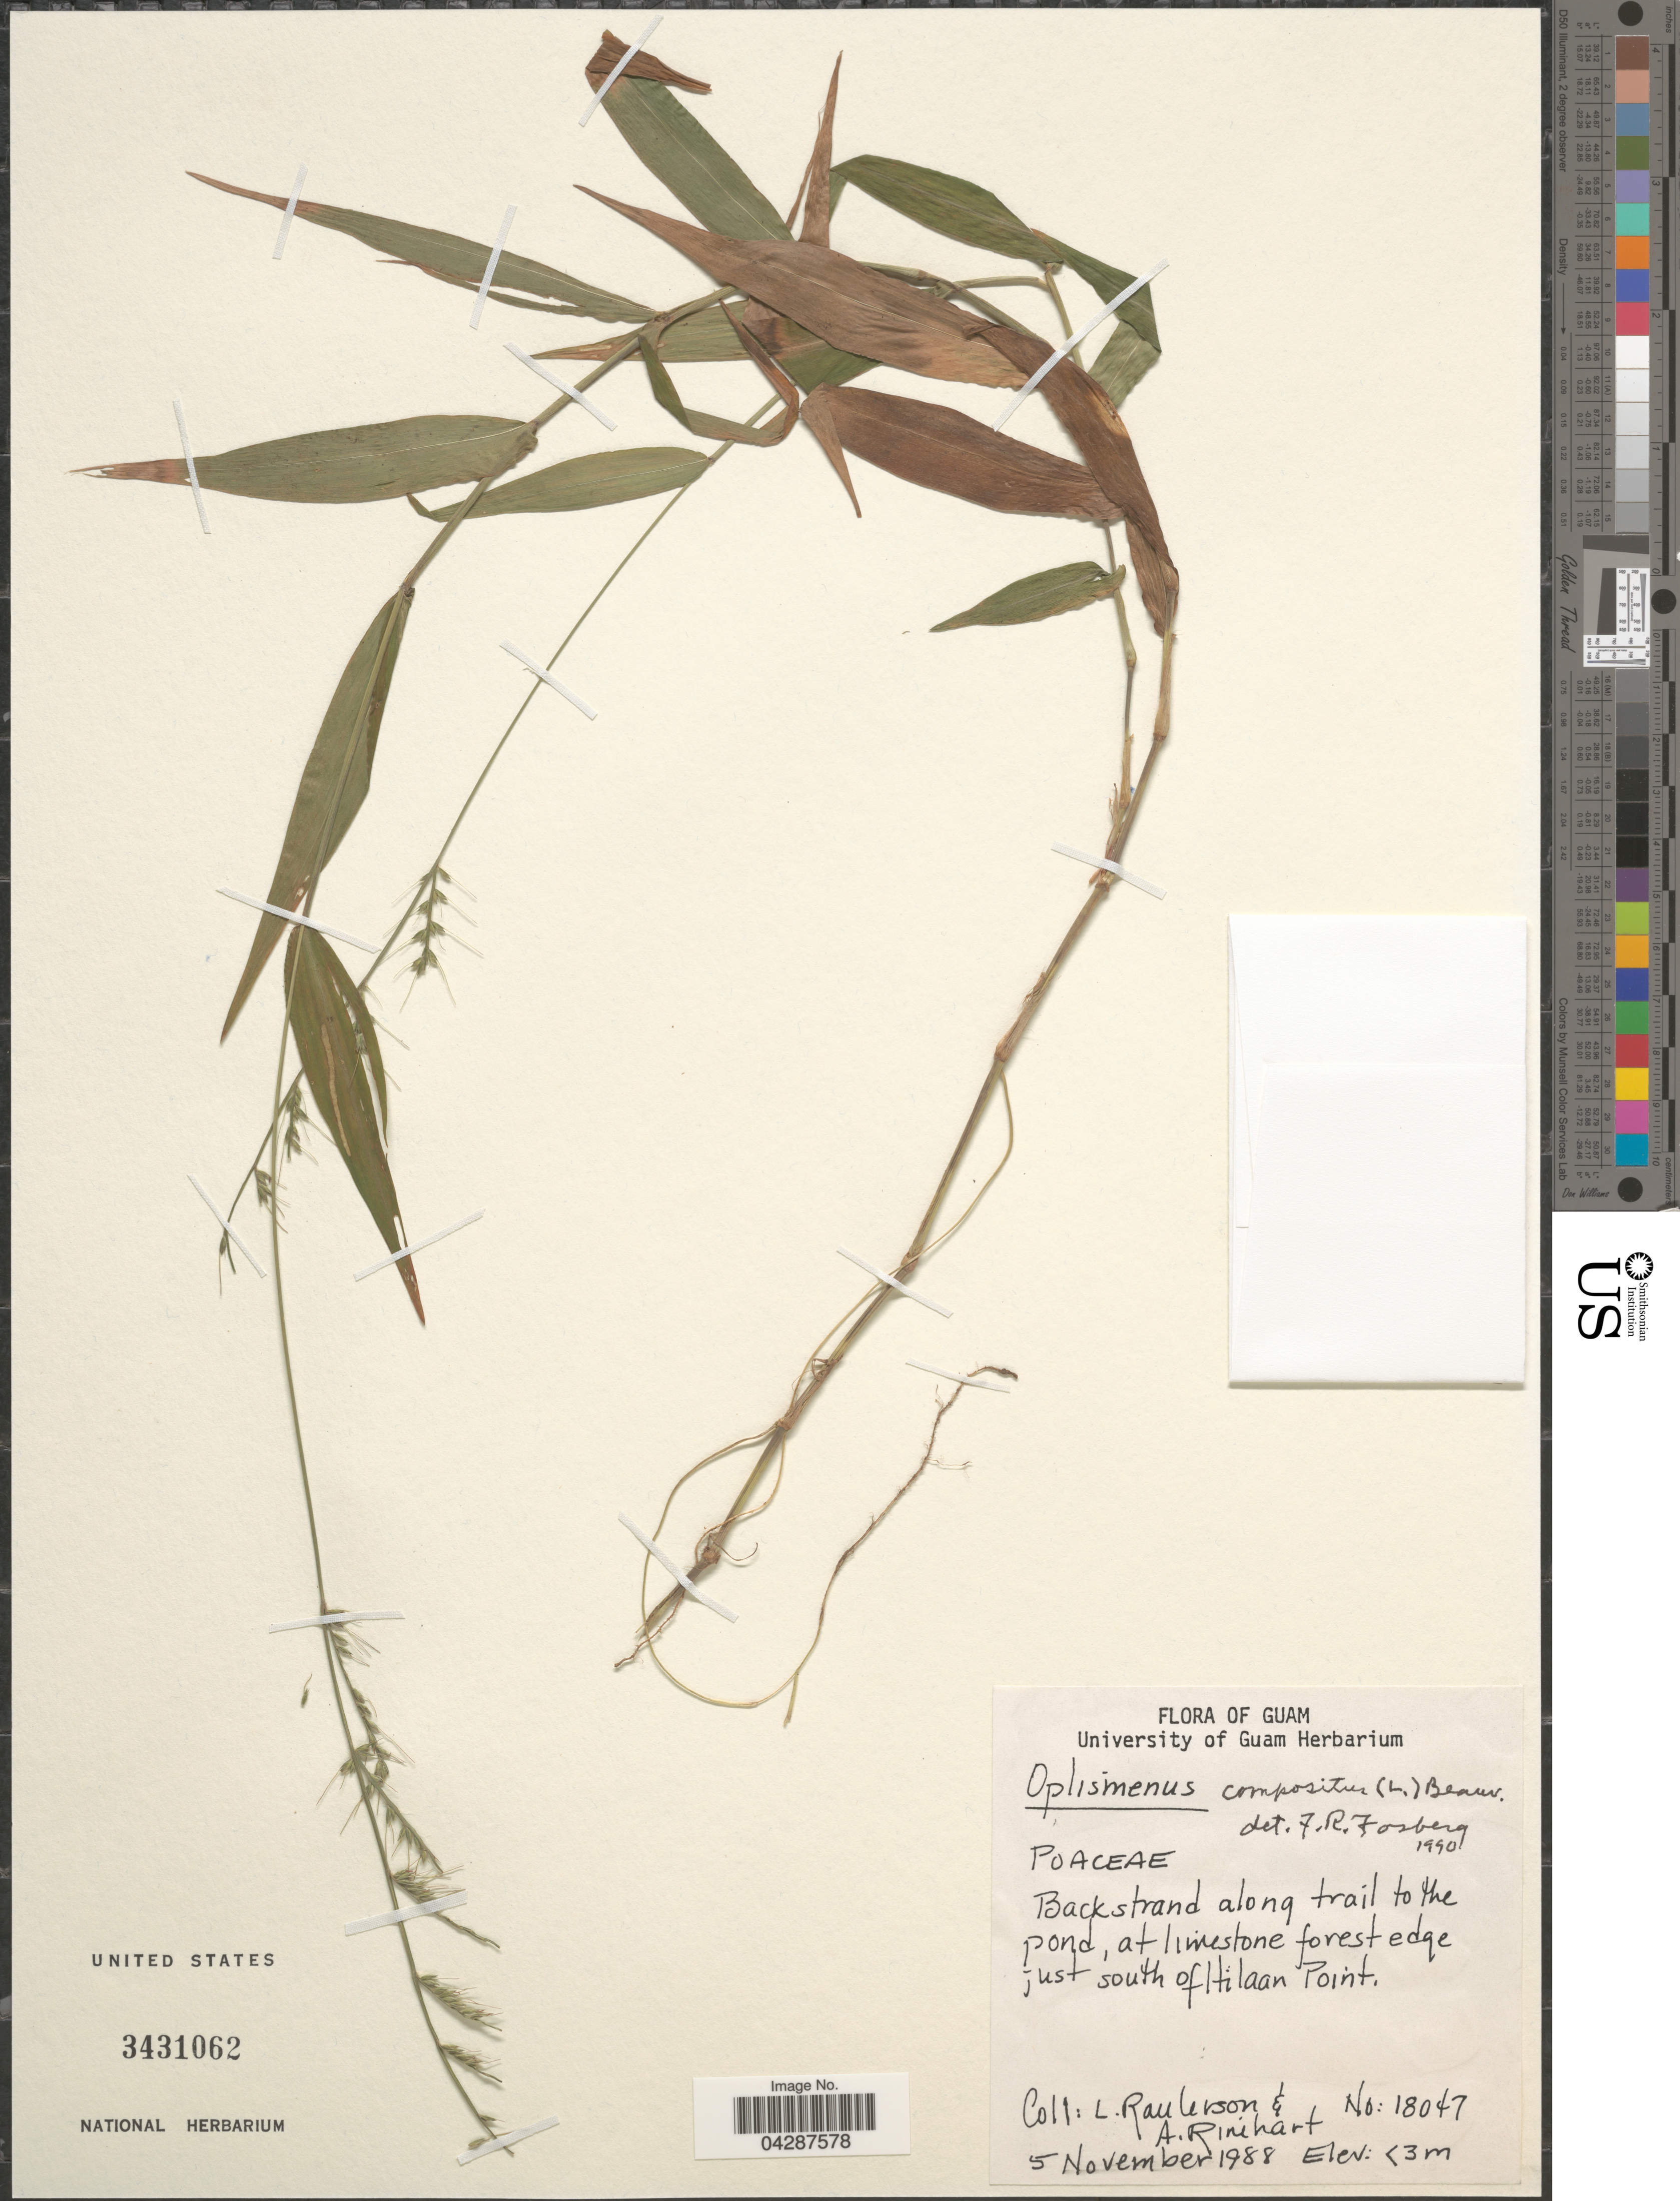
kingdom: Plantae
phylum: Tracheophyta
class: Liliopsida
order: Poales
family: Poaceae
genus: Oplismenus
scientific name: Oplismenus compositus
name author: (L.) P. Beauv.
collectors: L. Raulerson & A. Rinehart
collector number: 18047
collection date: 1988-11-05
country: Guam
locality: Backstrand along trail to the pond, at limestone forest edge just south of Hilaan Point.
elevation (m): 3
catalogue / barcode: US 3431062